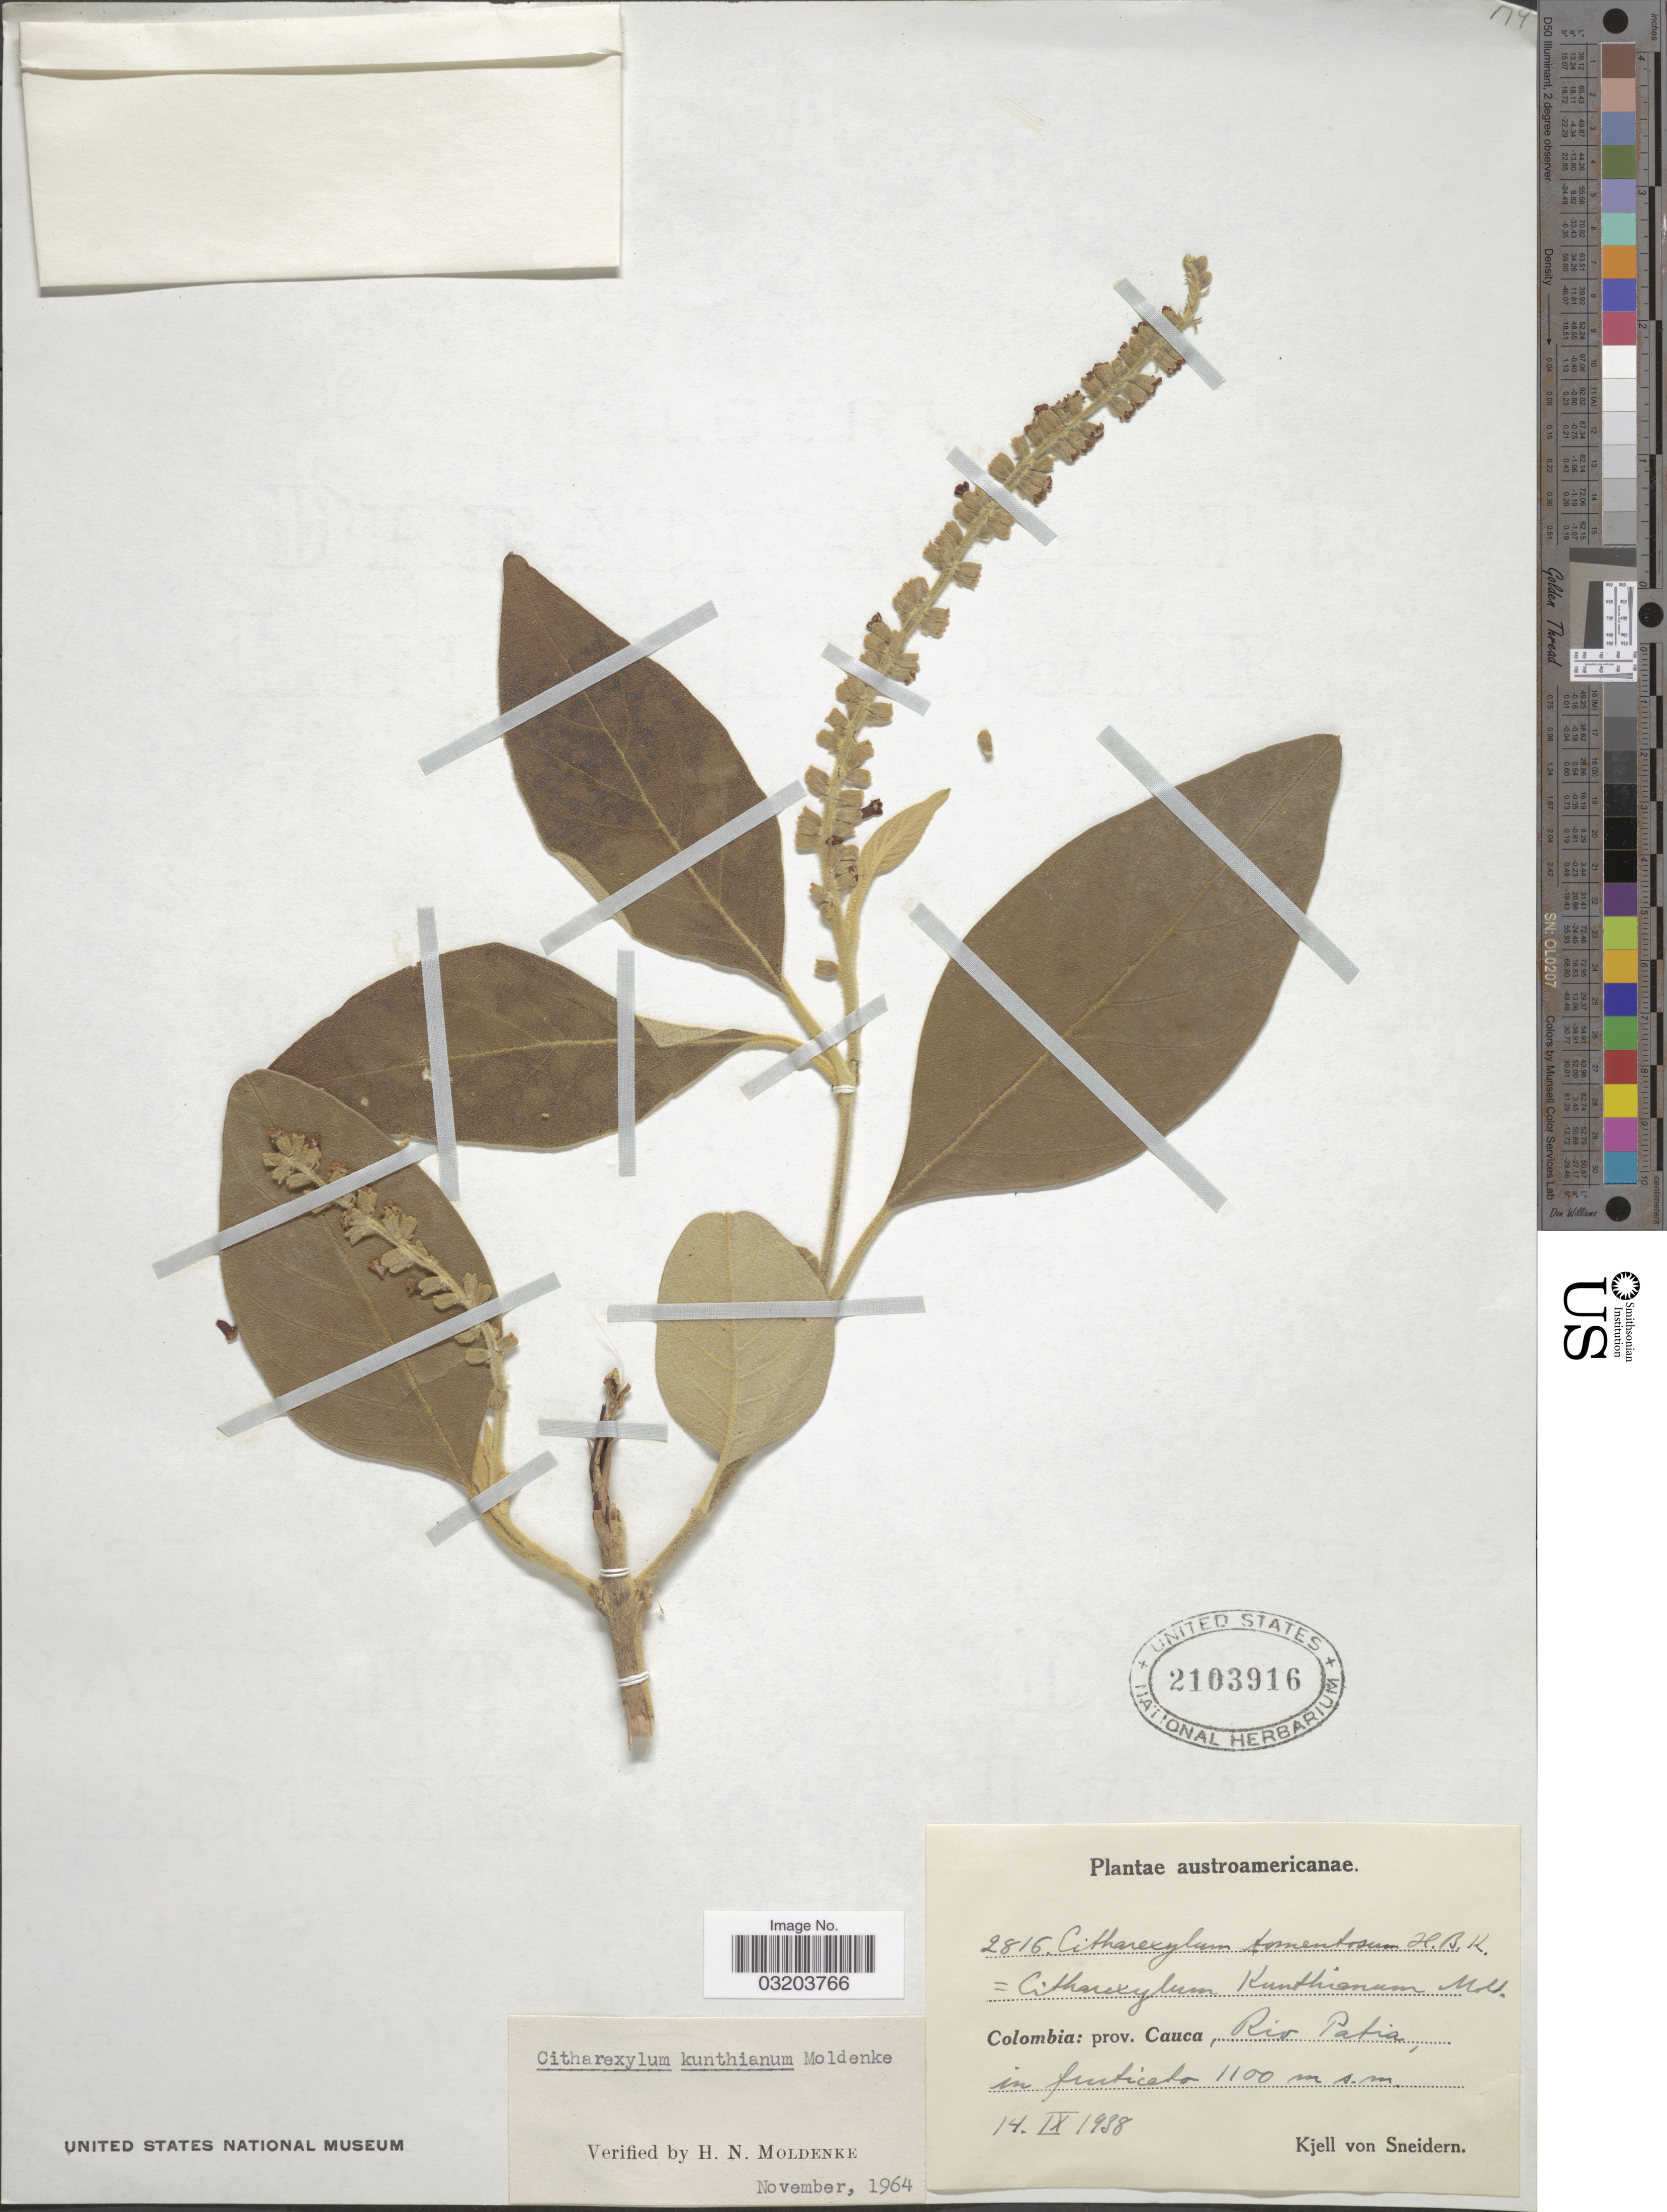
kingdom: Plantae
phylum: Tracheophyta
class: Magnoliopsida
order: Lamiales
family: Verbenaceae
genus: Citharexylum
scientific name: Citharexylum sp.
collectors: K. von Sneidern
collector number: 2816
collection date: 1938-09-14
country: Colombia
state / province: Cauca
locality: Rio Patia.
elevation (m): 1100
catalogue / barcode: US 2103916